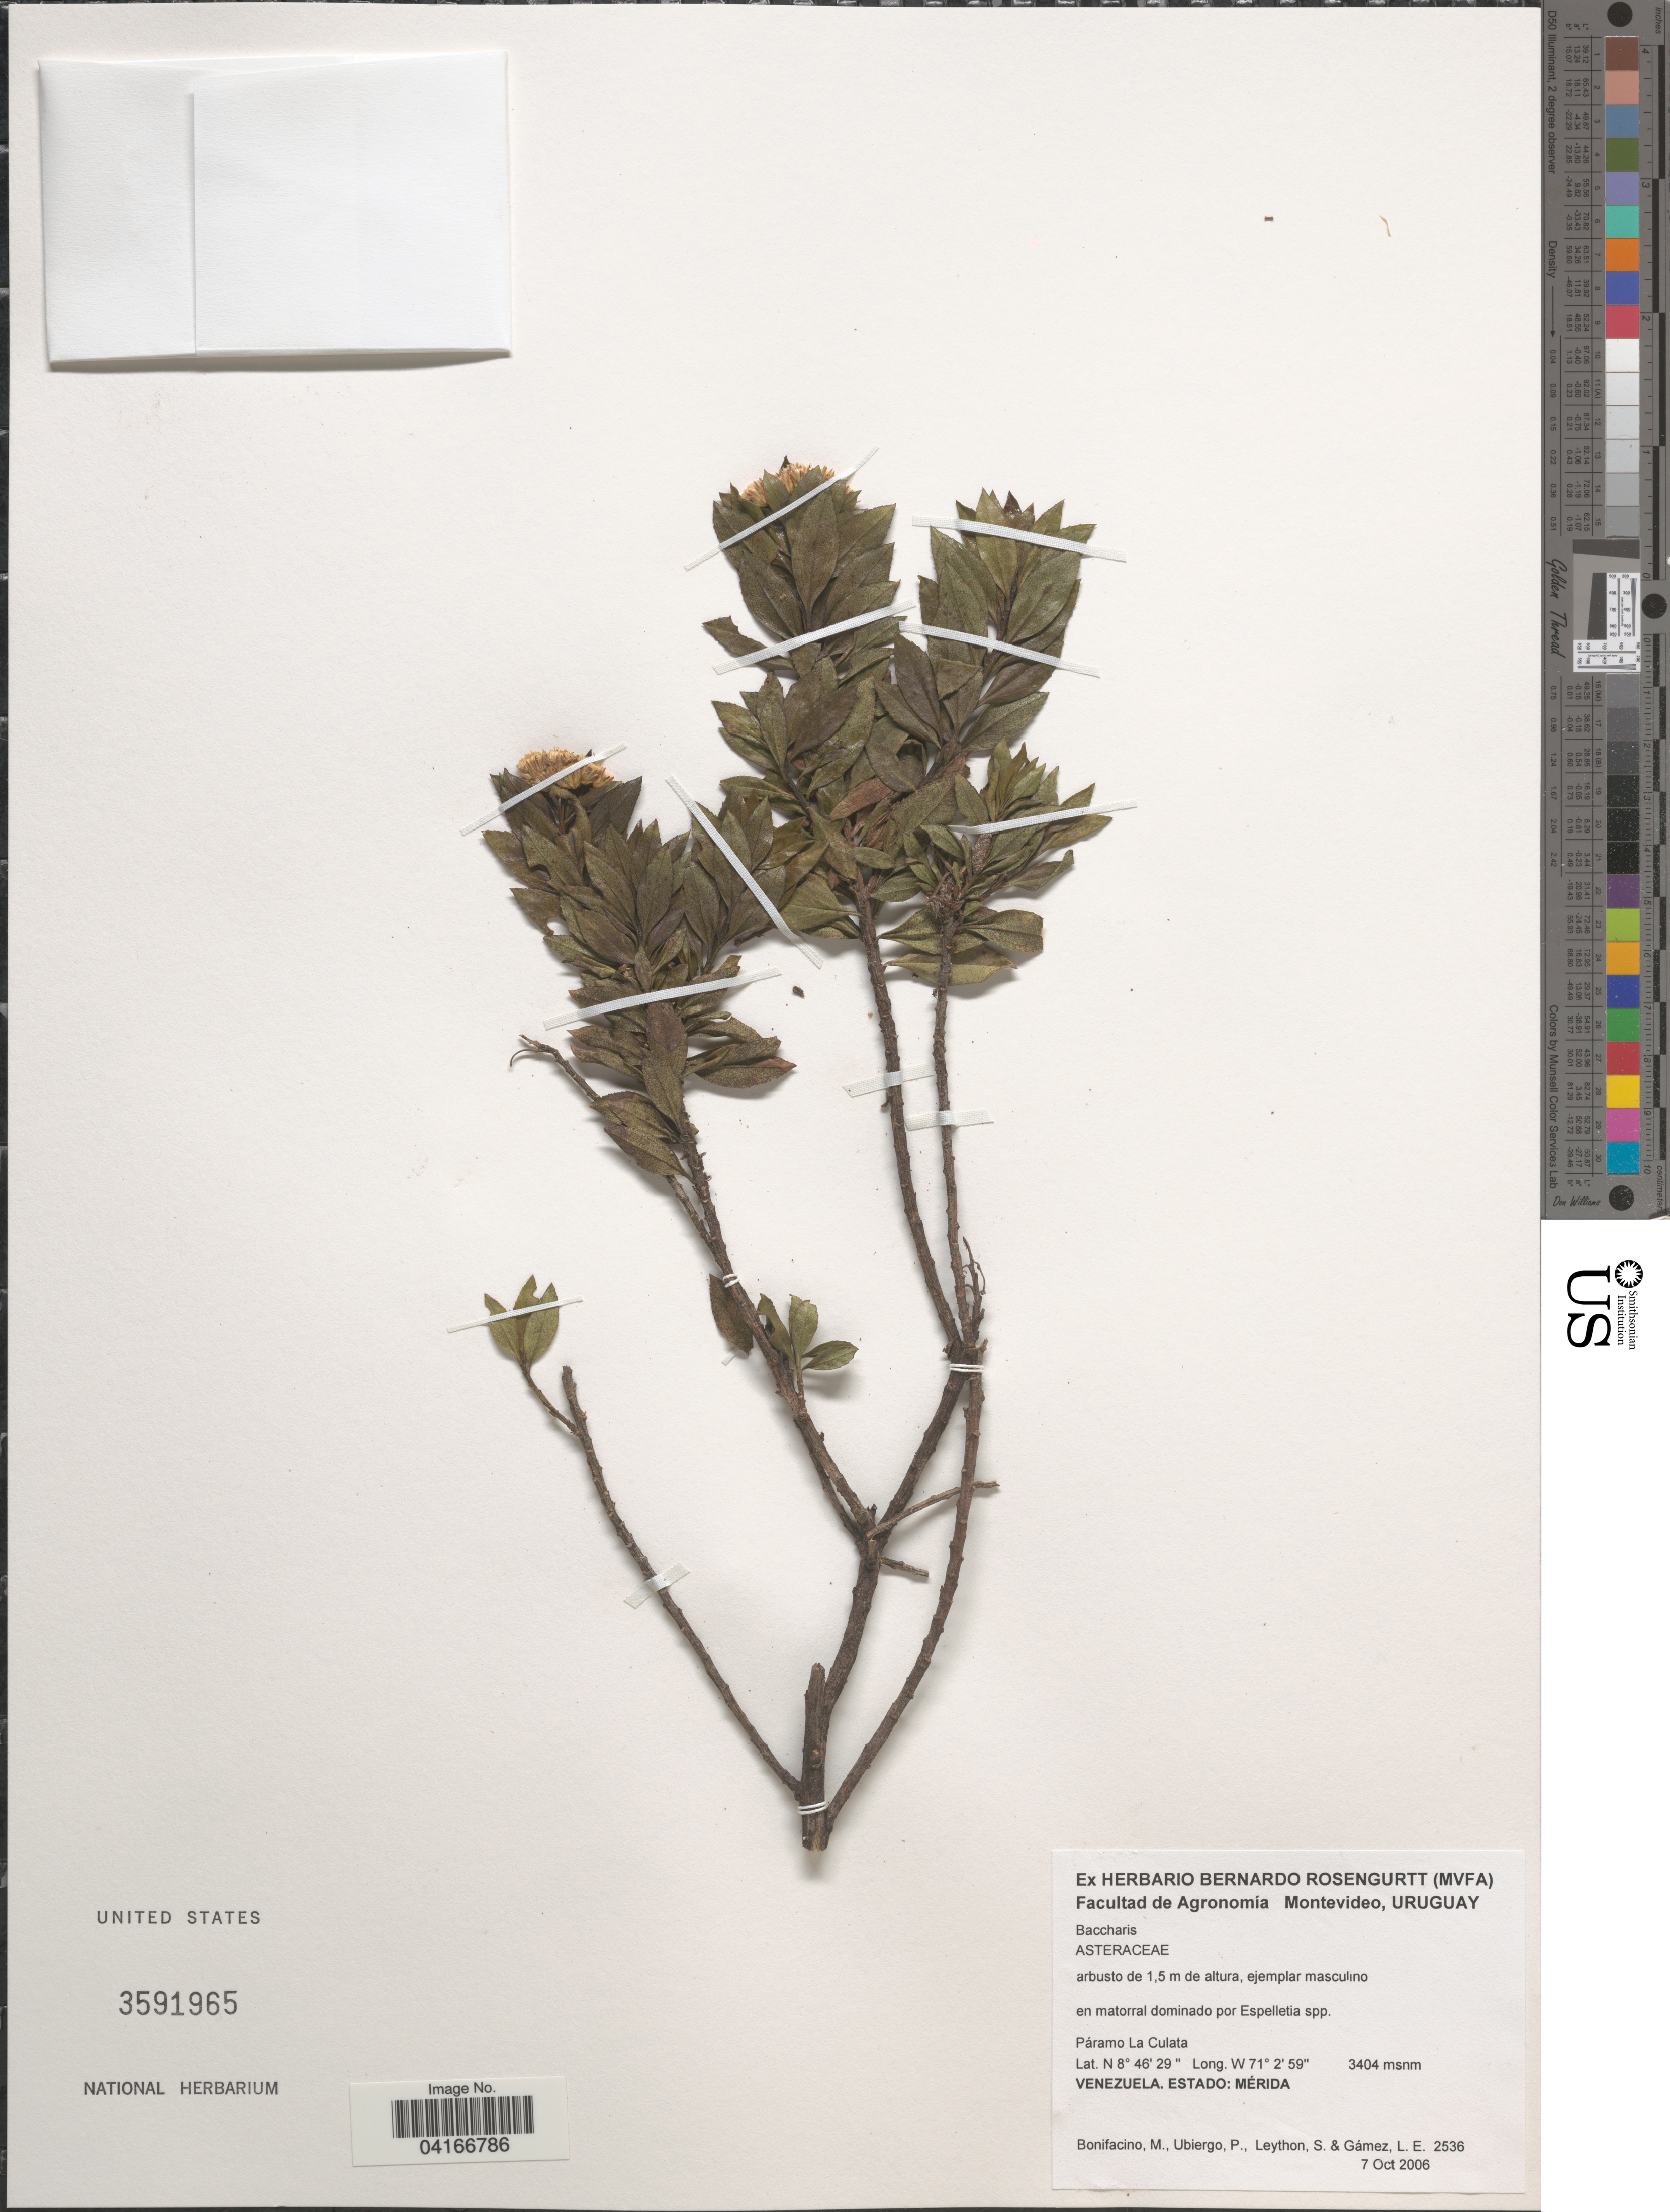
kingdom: Plantae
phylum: Tracheophyta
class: Magnoliopsida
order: Asterales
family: Asteraceae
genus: Baccharis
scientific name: Baccharis sp.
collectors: M. Bonifacino, P. Ubiergo, S. Leython & L. Gamez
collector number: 2536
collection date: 2006-10-07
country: Venezuela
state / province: Merida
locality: Páramo La Culata.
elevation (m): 3404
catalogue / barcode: US 3591965